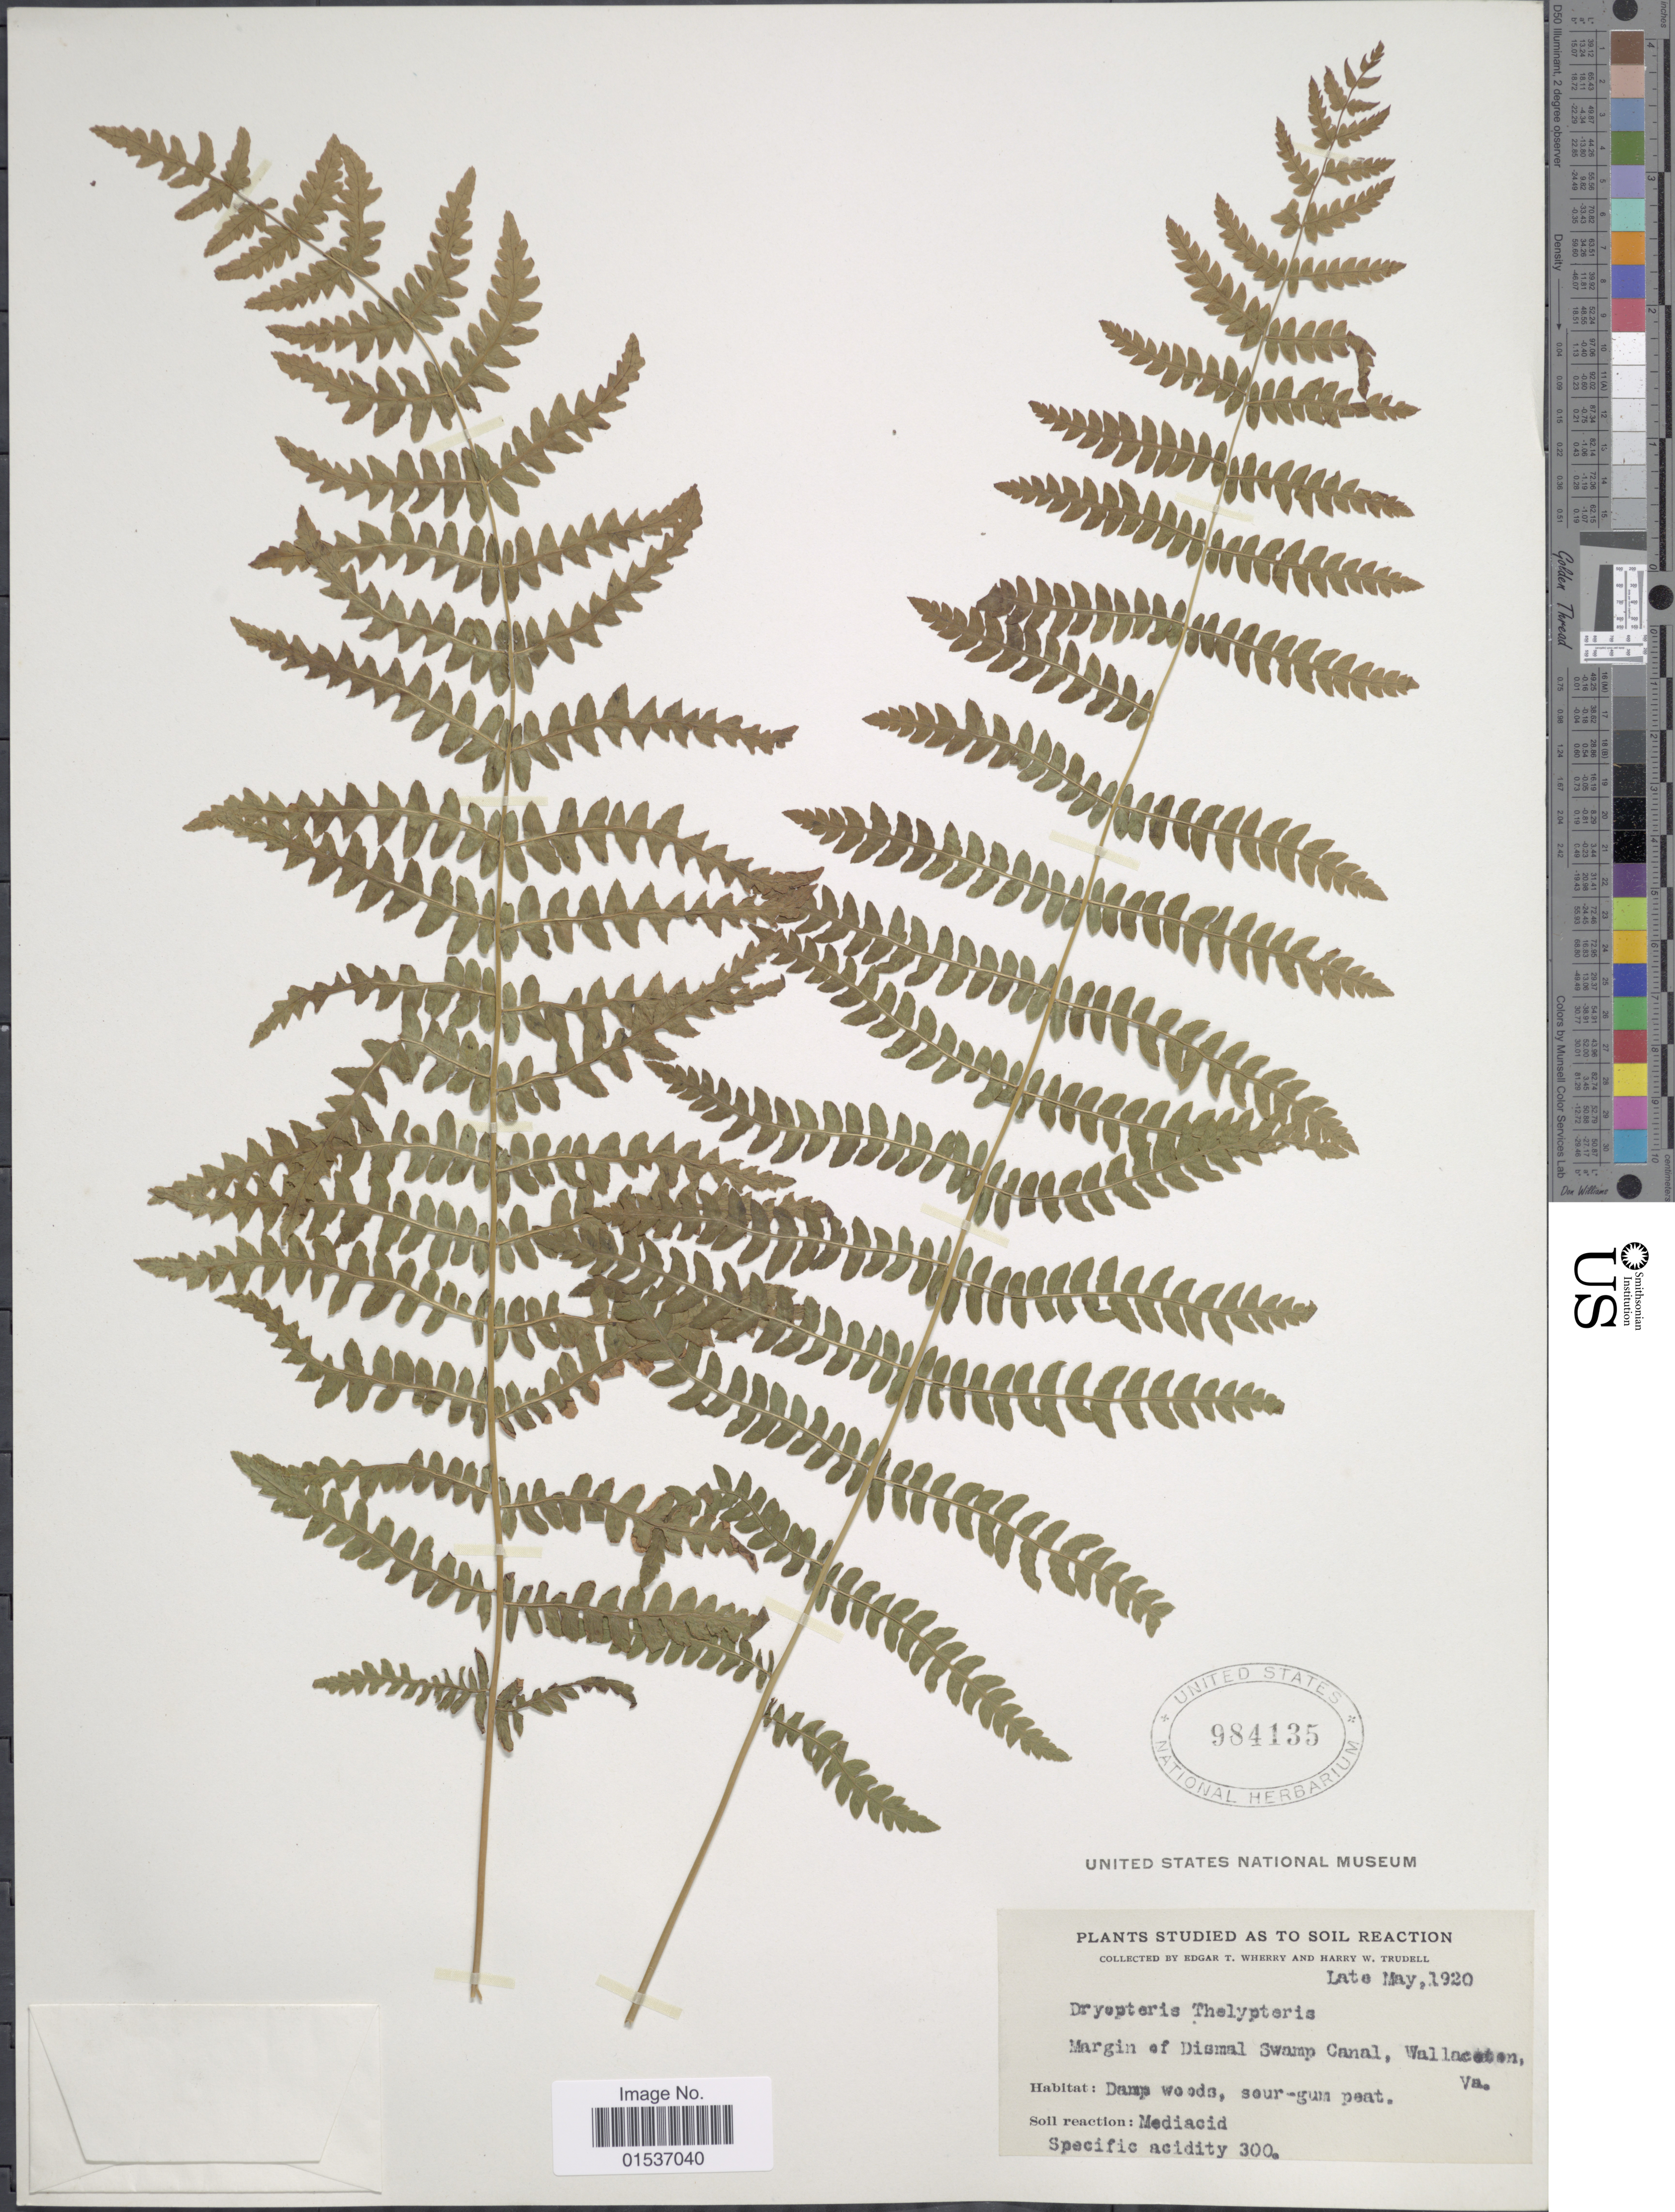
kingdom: Plantae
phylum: Tracheophyta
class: Polypodiopsida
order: Polypodiales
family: Thelypteridaceae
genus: Thelypteris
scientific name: Thelypteris palustris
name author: (Salisb.) Schott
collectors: E. T. Wherry & H. Trudell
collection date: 1920-05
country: United States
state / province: Virginia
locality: Margin of Dismal Swamp Canal, Wallaceton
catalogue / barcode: US 984135